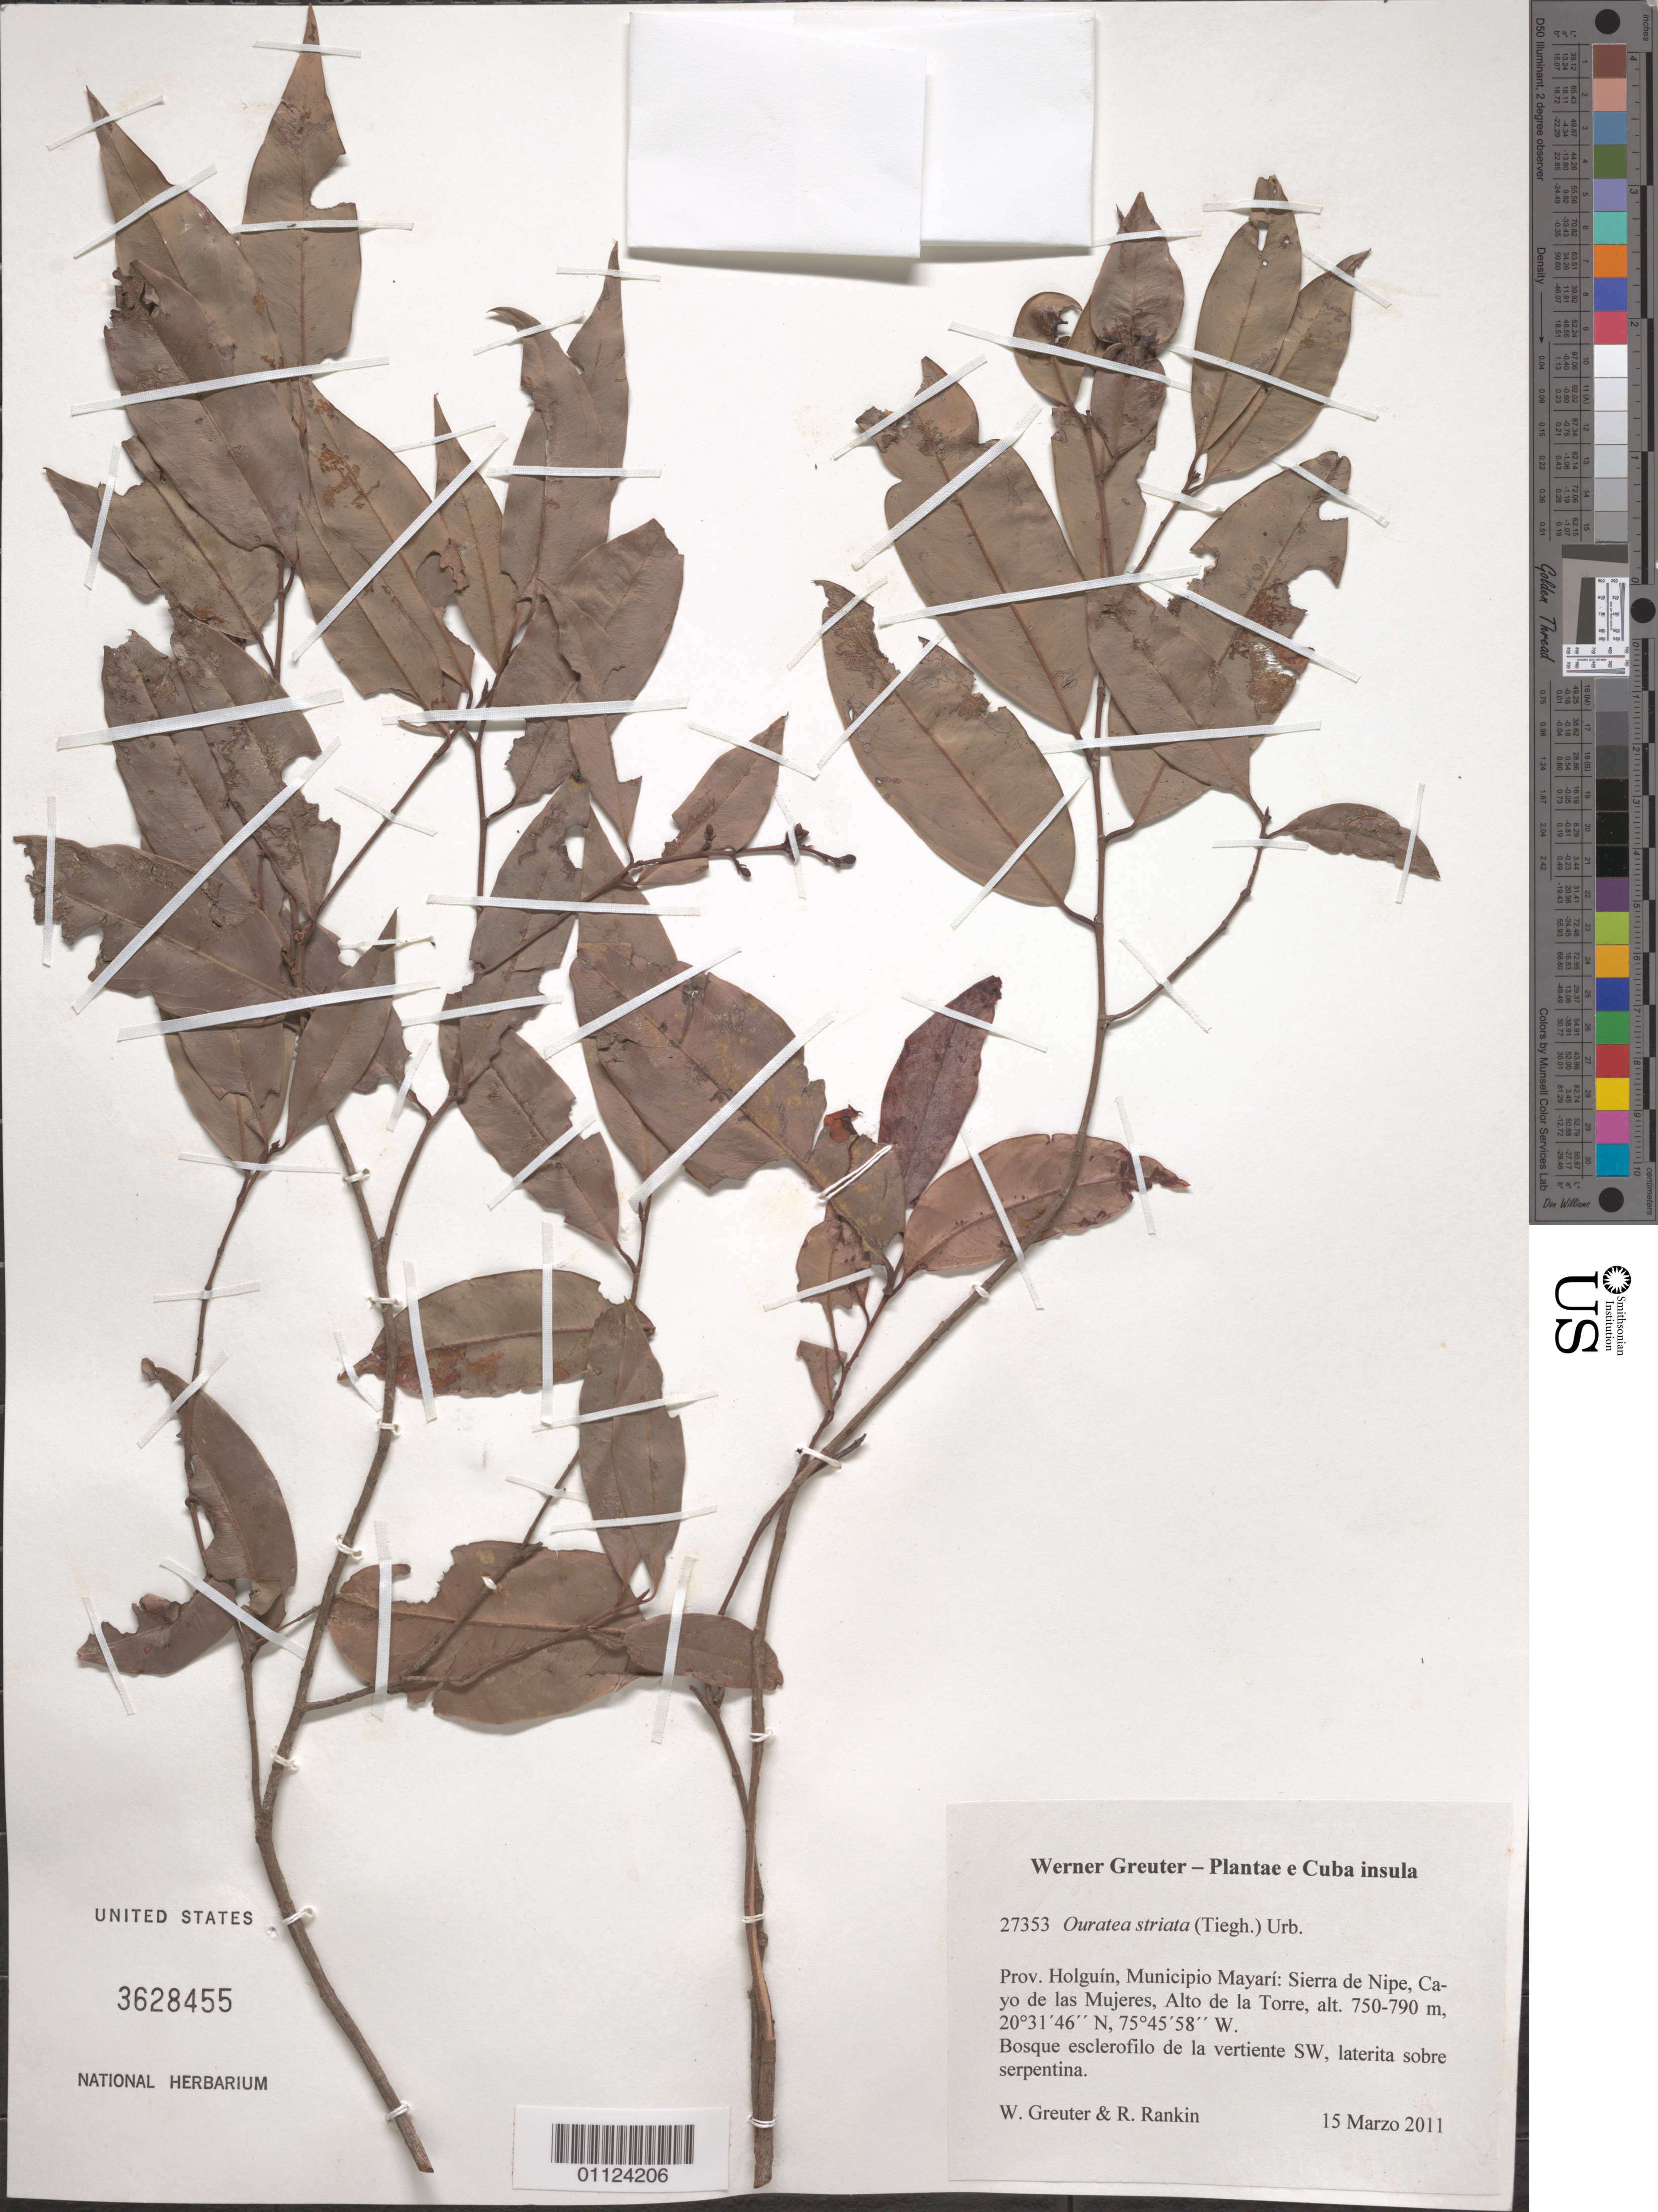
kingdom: Plantae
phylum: Tracheophyta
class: Magnoliopsida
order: Malpighiales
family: Ochnaceae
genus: Ouratea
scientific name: Ouratea striata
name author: (Tiegh.) Urb.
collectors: W. Greuter & R. Rankin Rodriguez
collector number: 27353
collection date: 2011-03-15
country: Cuba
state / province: Holguín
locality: Municipio Mayarí, Sierra de Nipe, Cayo de las Mujeres, Alto de la Torre.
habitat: Bosque esclerofilo de la vertiente SW, laterita sobre serpentina.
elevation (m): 750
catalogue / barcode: US 3628455